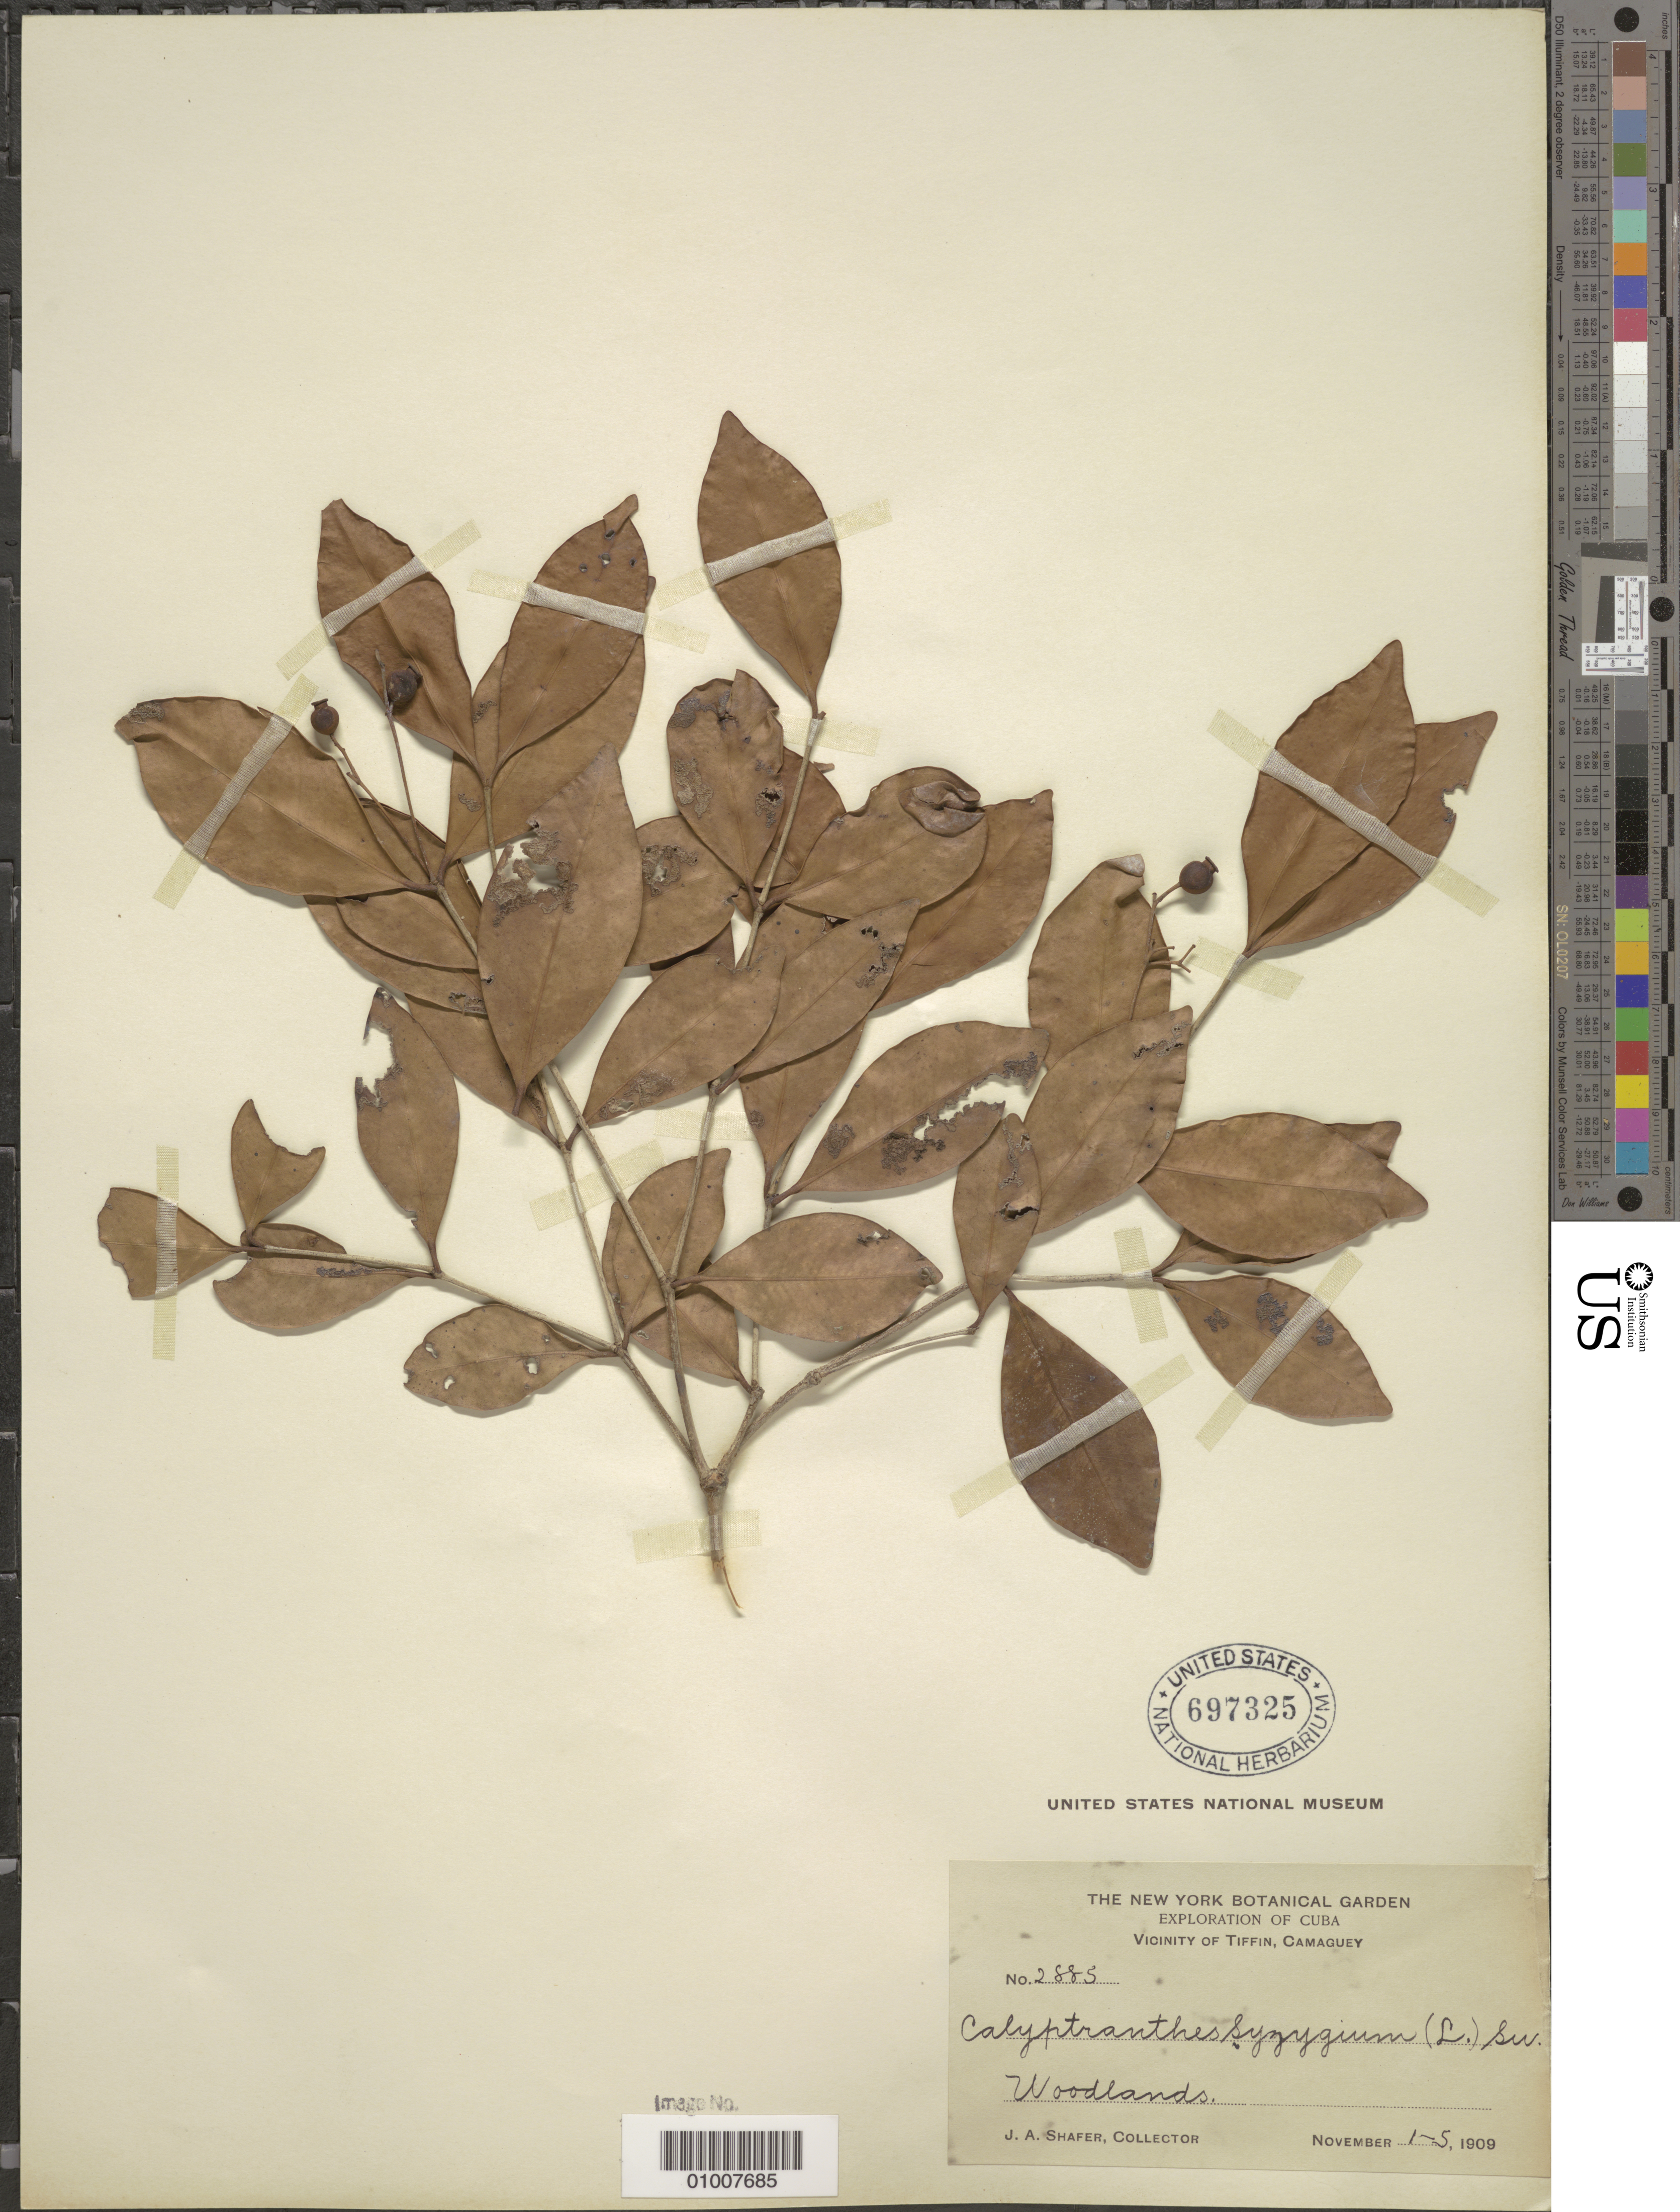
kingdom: Plantae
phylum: Tracheophyta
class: Magnoliopsida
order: Myrtales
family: Myrtaceae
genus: Myrcia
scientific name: Myrcia zuzygium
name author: (L.) A.R. Lourenço & E. Lucas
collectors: J. A. Shafer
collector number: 2885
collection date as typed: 01 Nov 1909 to 05 Nov 1909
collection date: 1909-11-01/1909-11-05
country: Cuba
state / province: Camagüey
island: Cuba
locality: Vicinity of Tiffin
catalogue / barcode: US 697325